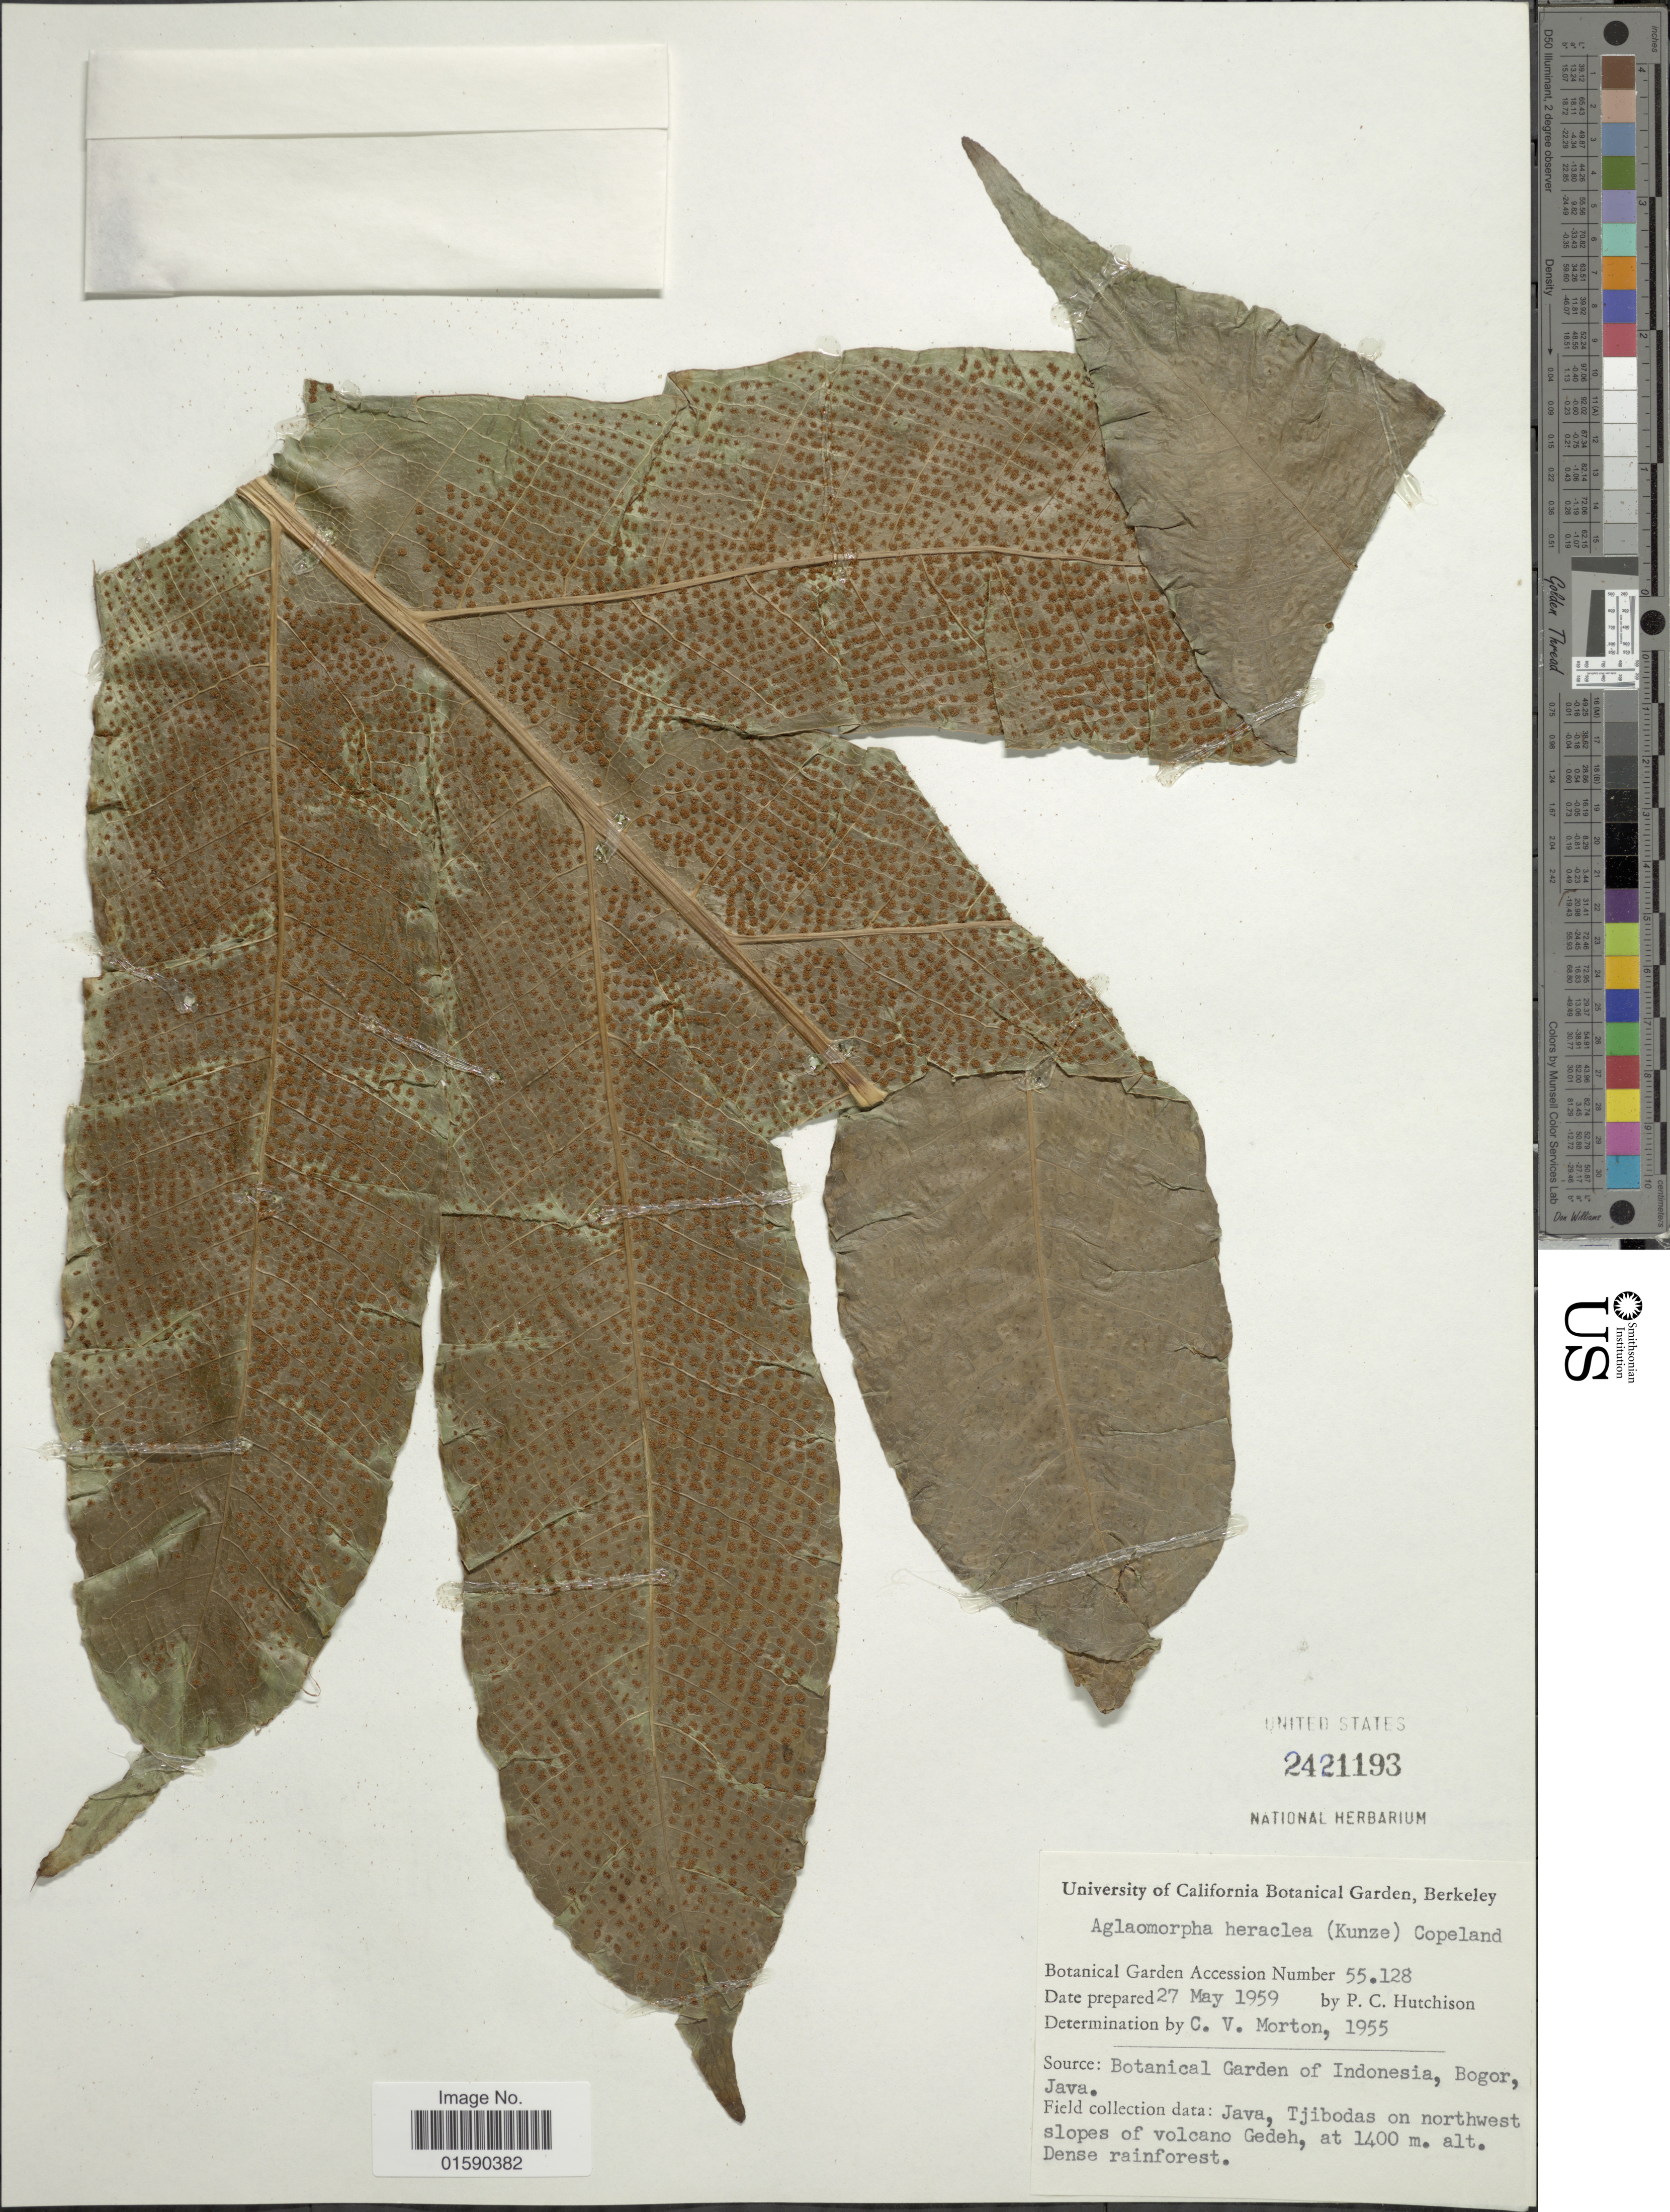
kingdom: Plantae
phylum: Tracheophyta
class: Polypodiopsida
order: Polypodiales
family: Polypodiaceae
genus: Aglaomorpha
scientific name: Aglaomorpha heraclea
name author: (Kunze) Copel.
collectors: P. C. Hutchison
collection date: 1959-05-27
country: United States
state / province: California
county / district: Alameda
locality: University of California Botanical Garden, Berkeley.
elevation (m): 1400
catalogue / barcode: US 2421193